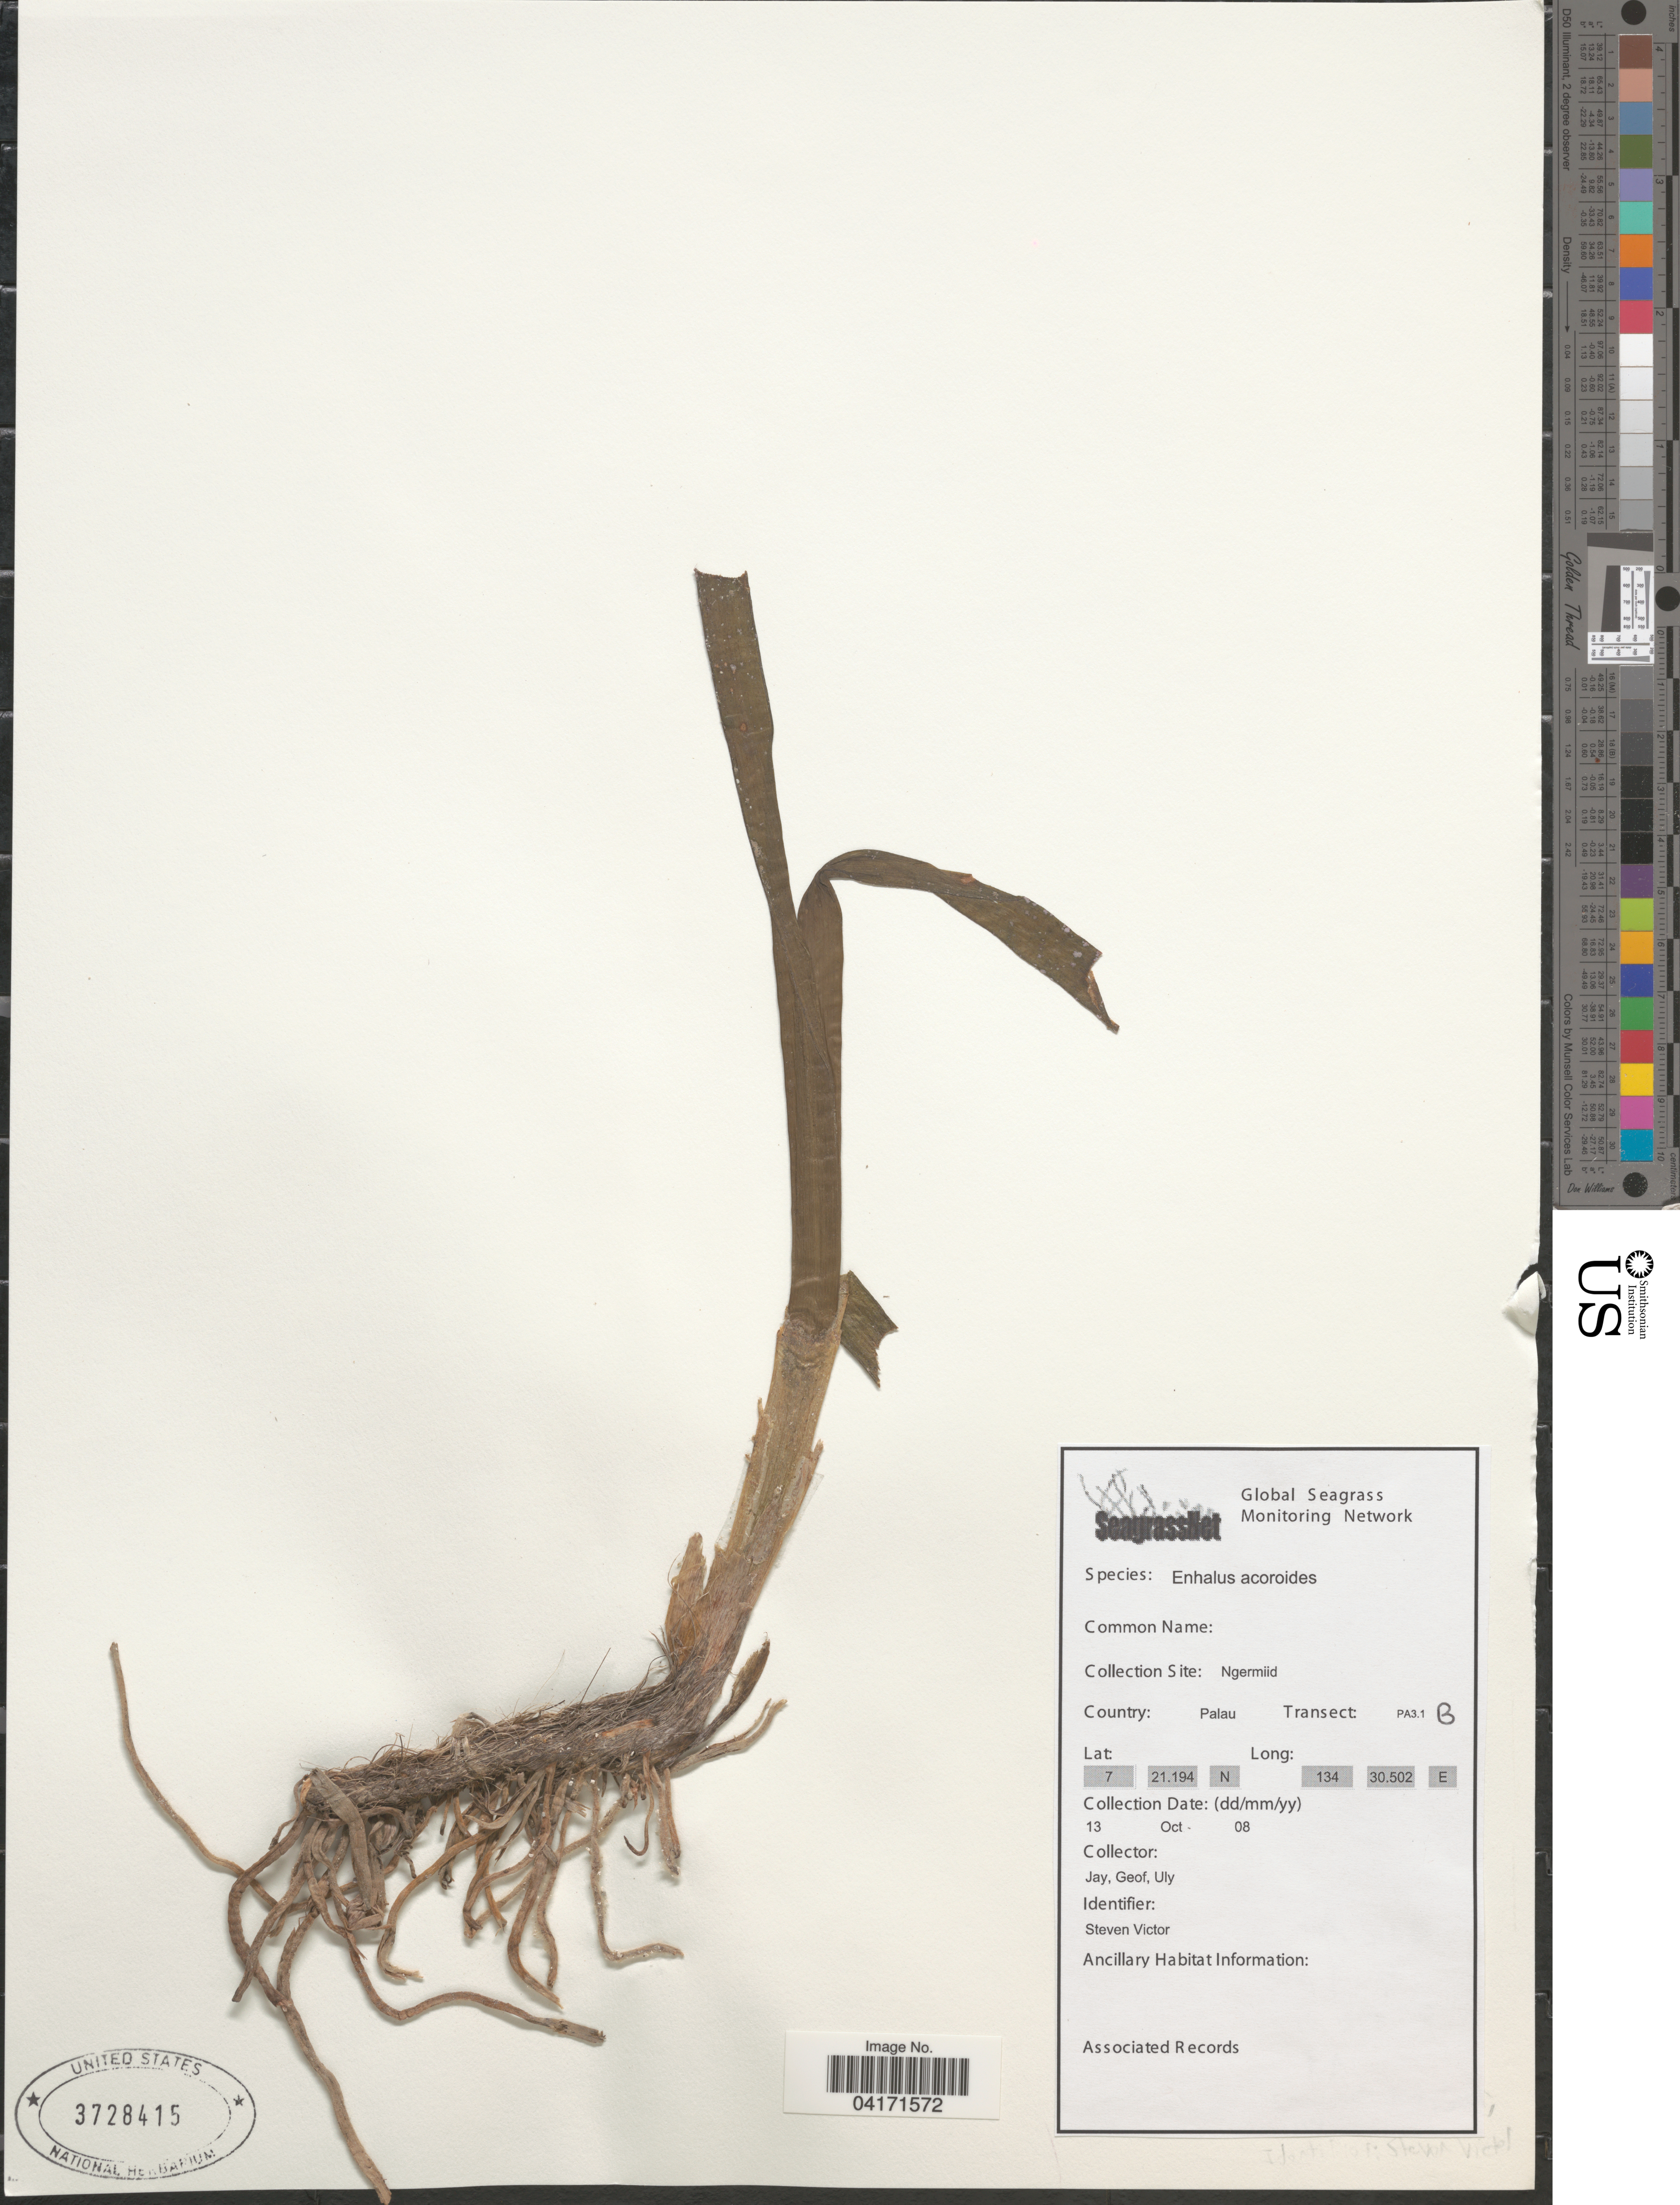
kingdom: Plantae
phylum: Tracheophyta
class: Liliopsida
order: Alismatales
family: Hydrocharitaceae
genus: Enhalus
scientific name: Enhalus acoroides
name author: (L. f.) Royle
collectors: Jay, Geof & Uly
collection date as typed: Transcribed d/m/y: 13/10/8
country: Palau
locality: Ngermiid. Palau. Transect: PA3.1 B.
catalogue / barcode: US 3728415